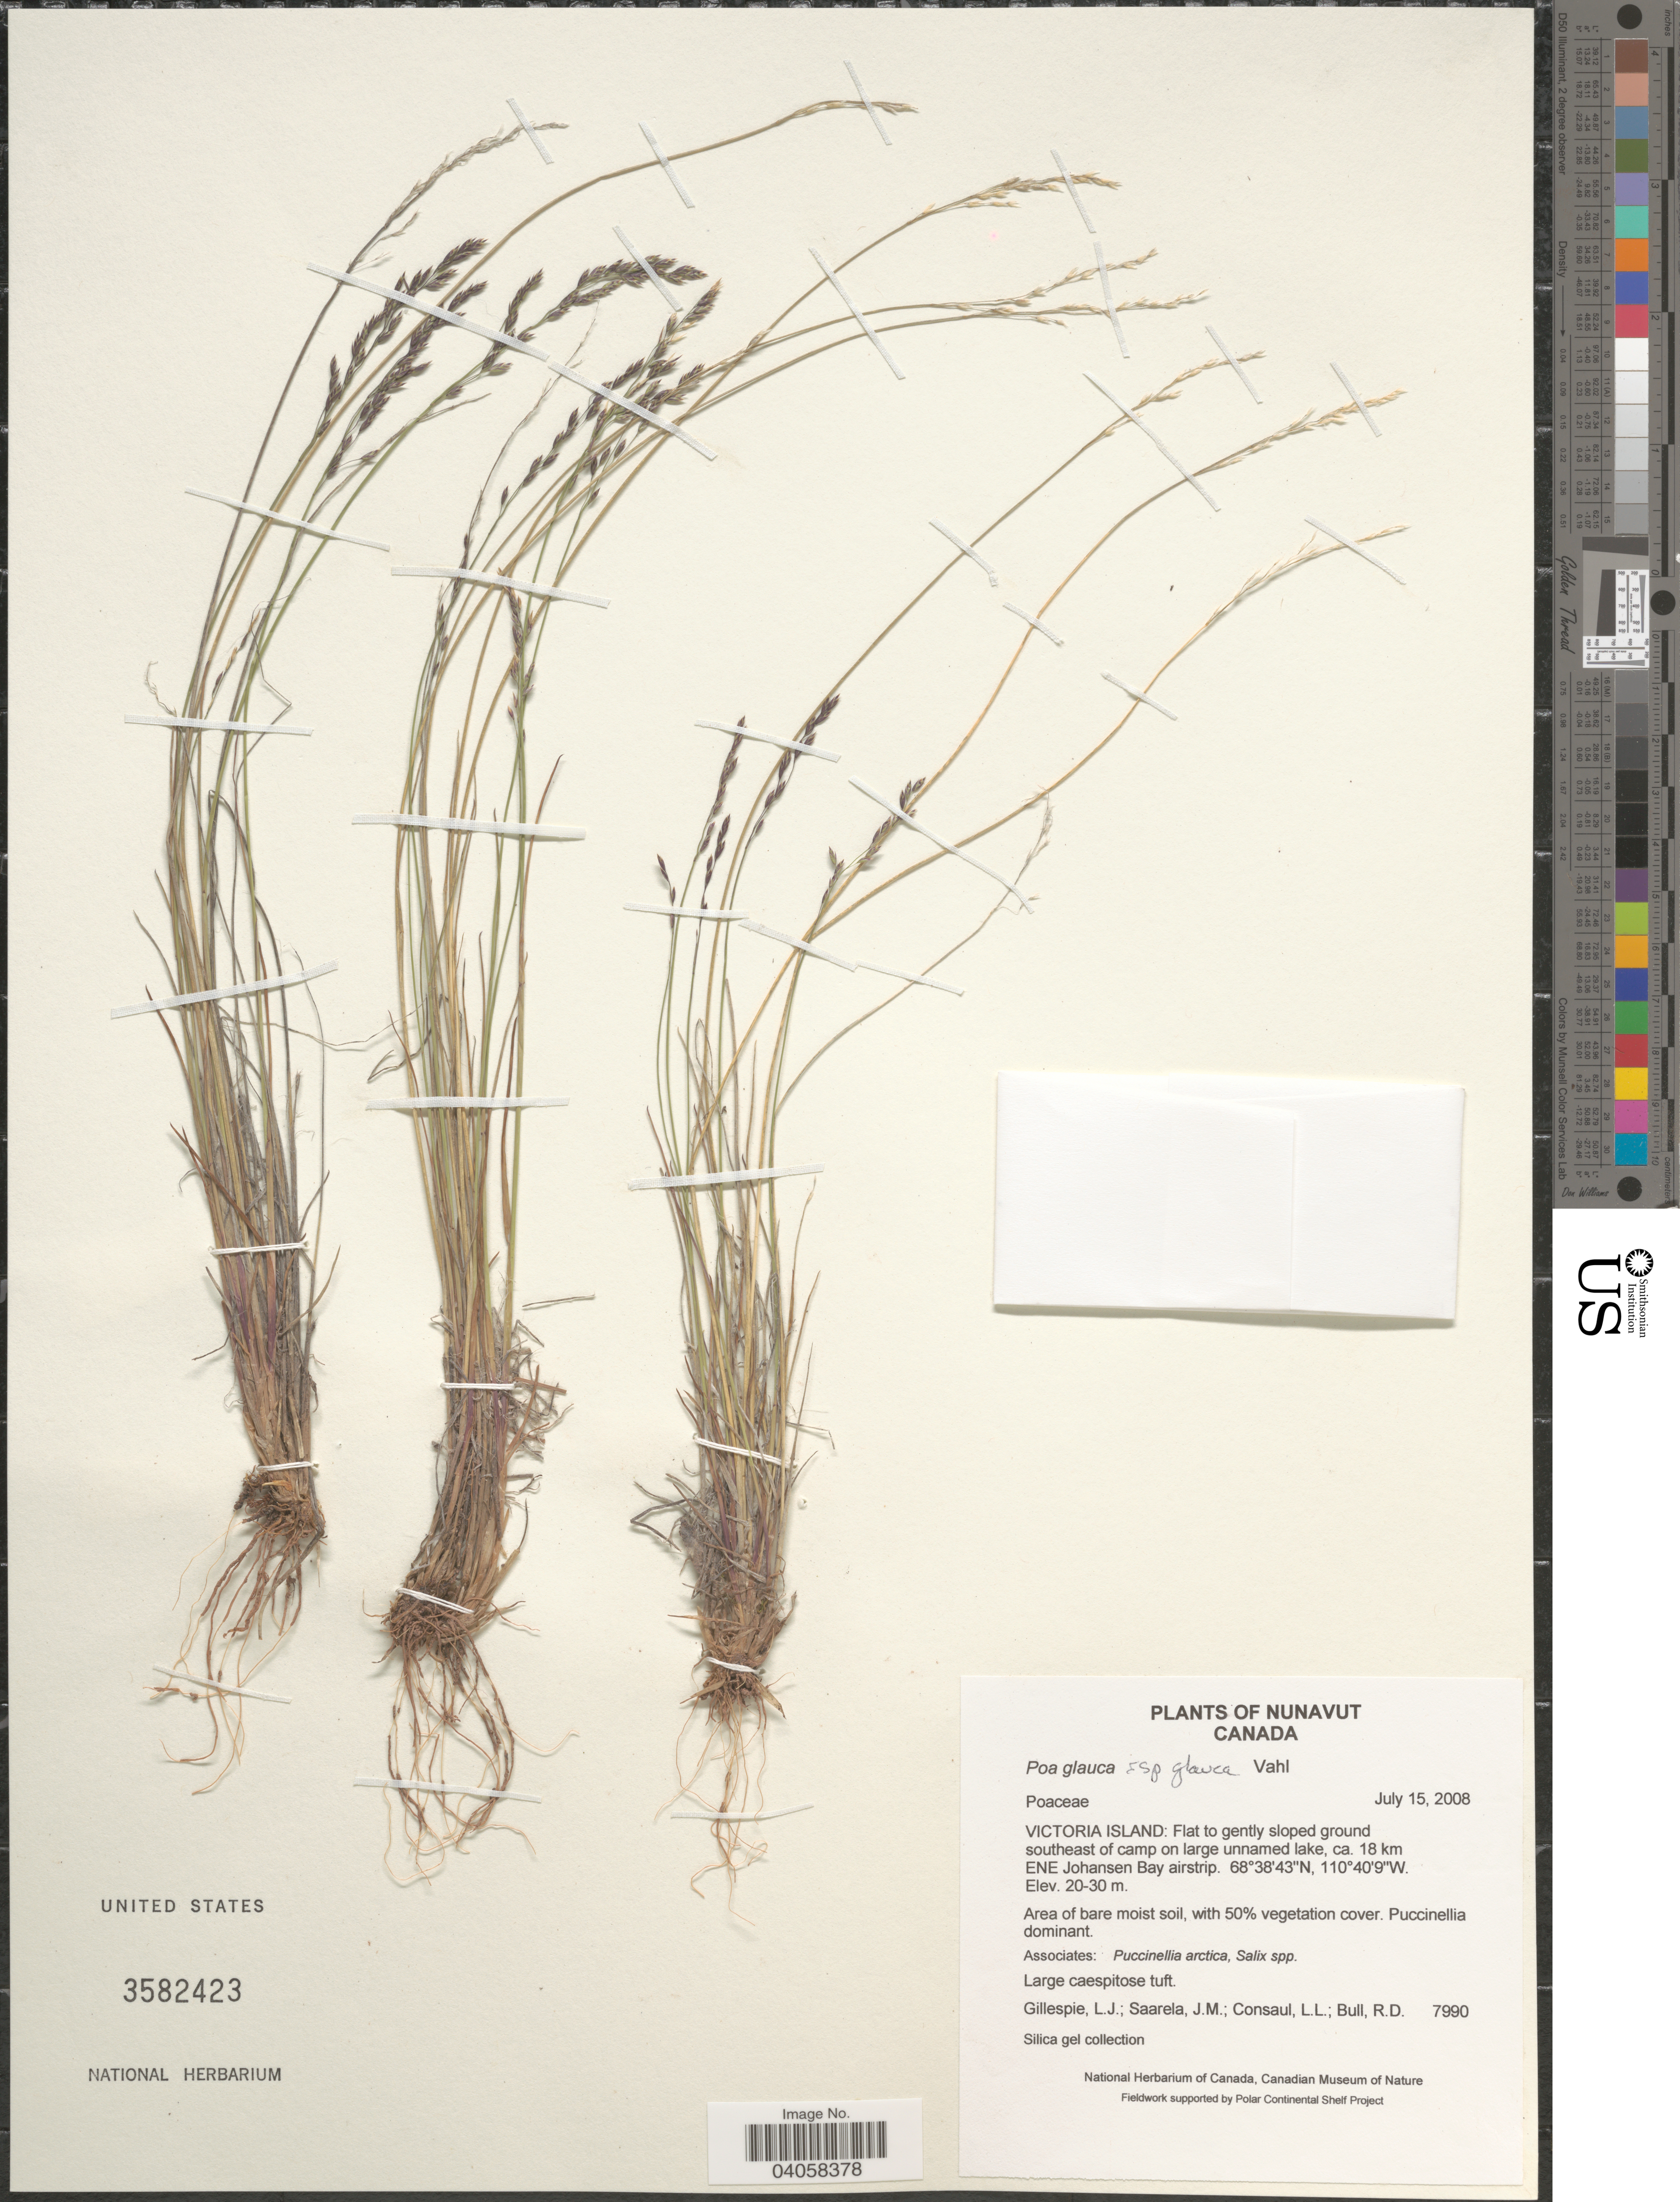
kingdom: Plantae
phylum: Tracheophyta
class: Liliopsida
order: Poales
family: Poaceae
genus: Poa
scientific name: Poa glauca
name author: Vahl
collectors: L. Gillespie, J. Saarela, L. Consaul & R. Bull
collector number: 7990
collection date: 2008-07-15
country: Canada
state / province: Nunavut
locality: Victoria Island: Flat to gently sloped ground southeast of camp on large unnamed lake, ca. 18 km ENE of Johansen Bay airstrip.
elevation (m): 20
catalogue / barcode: US 3582423